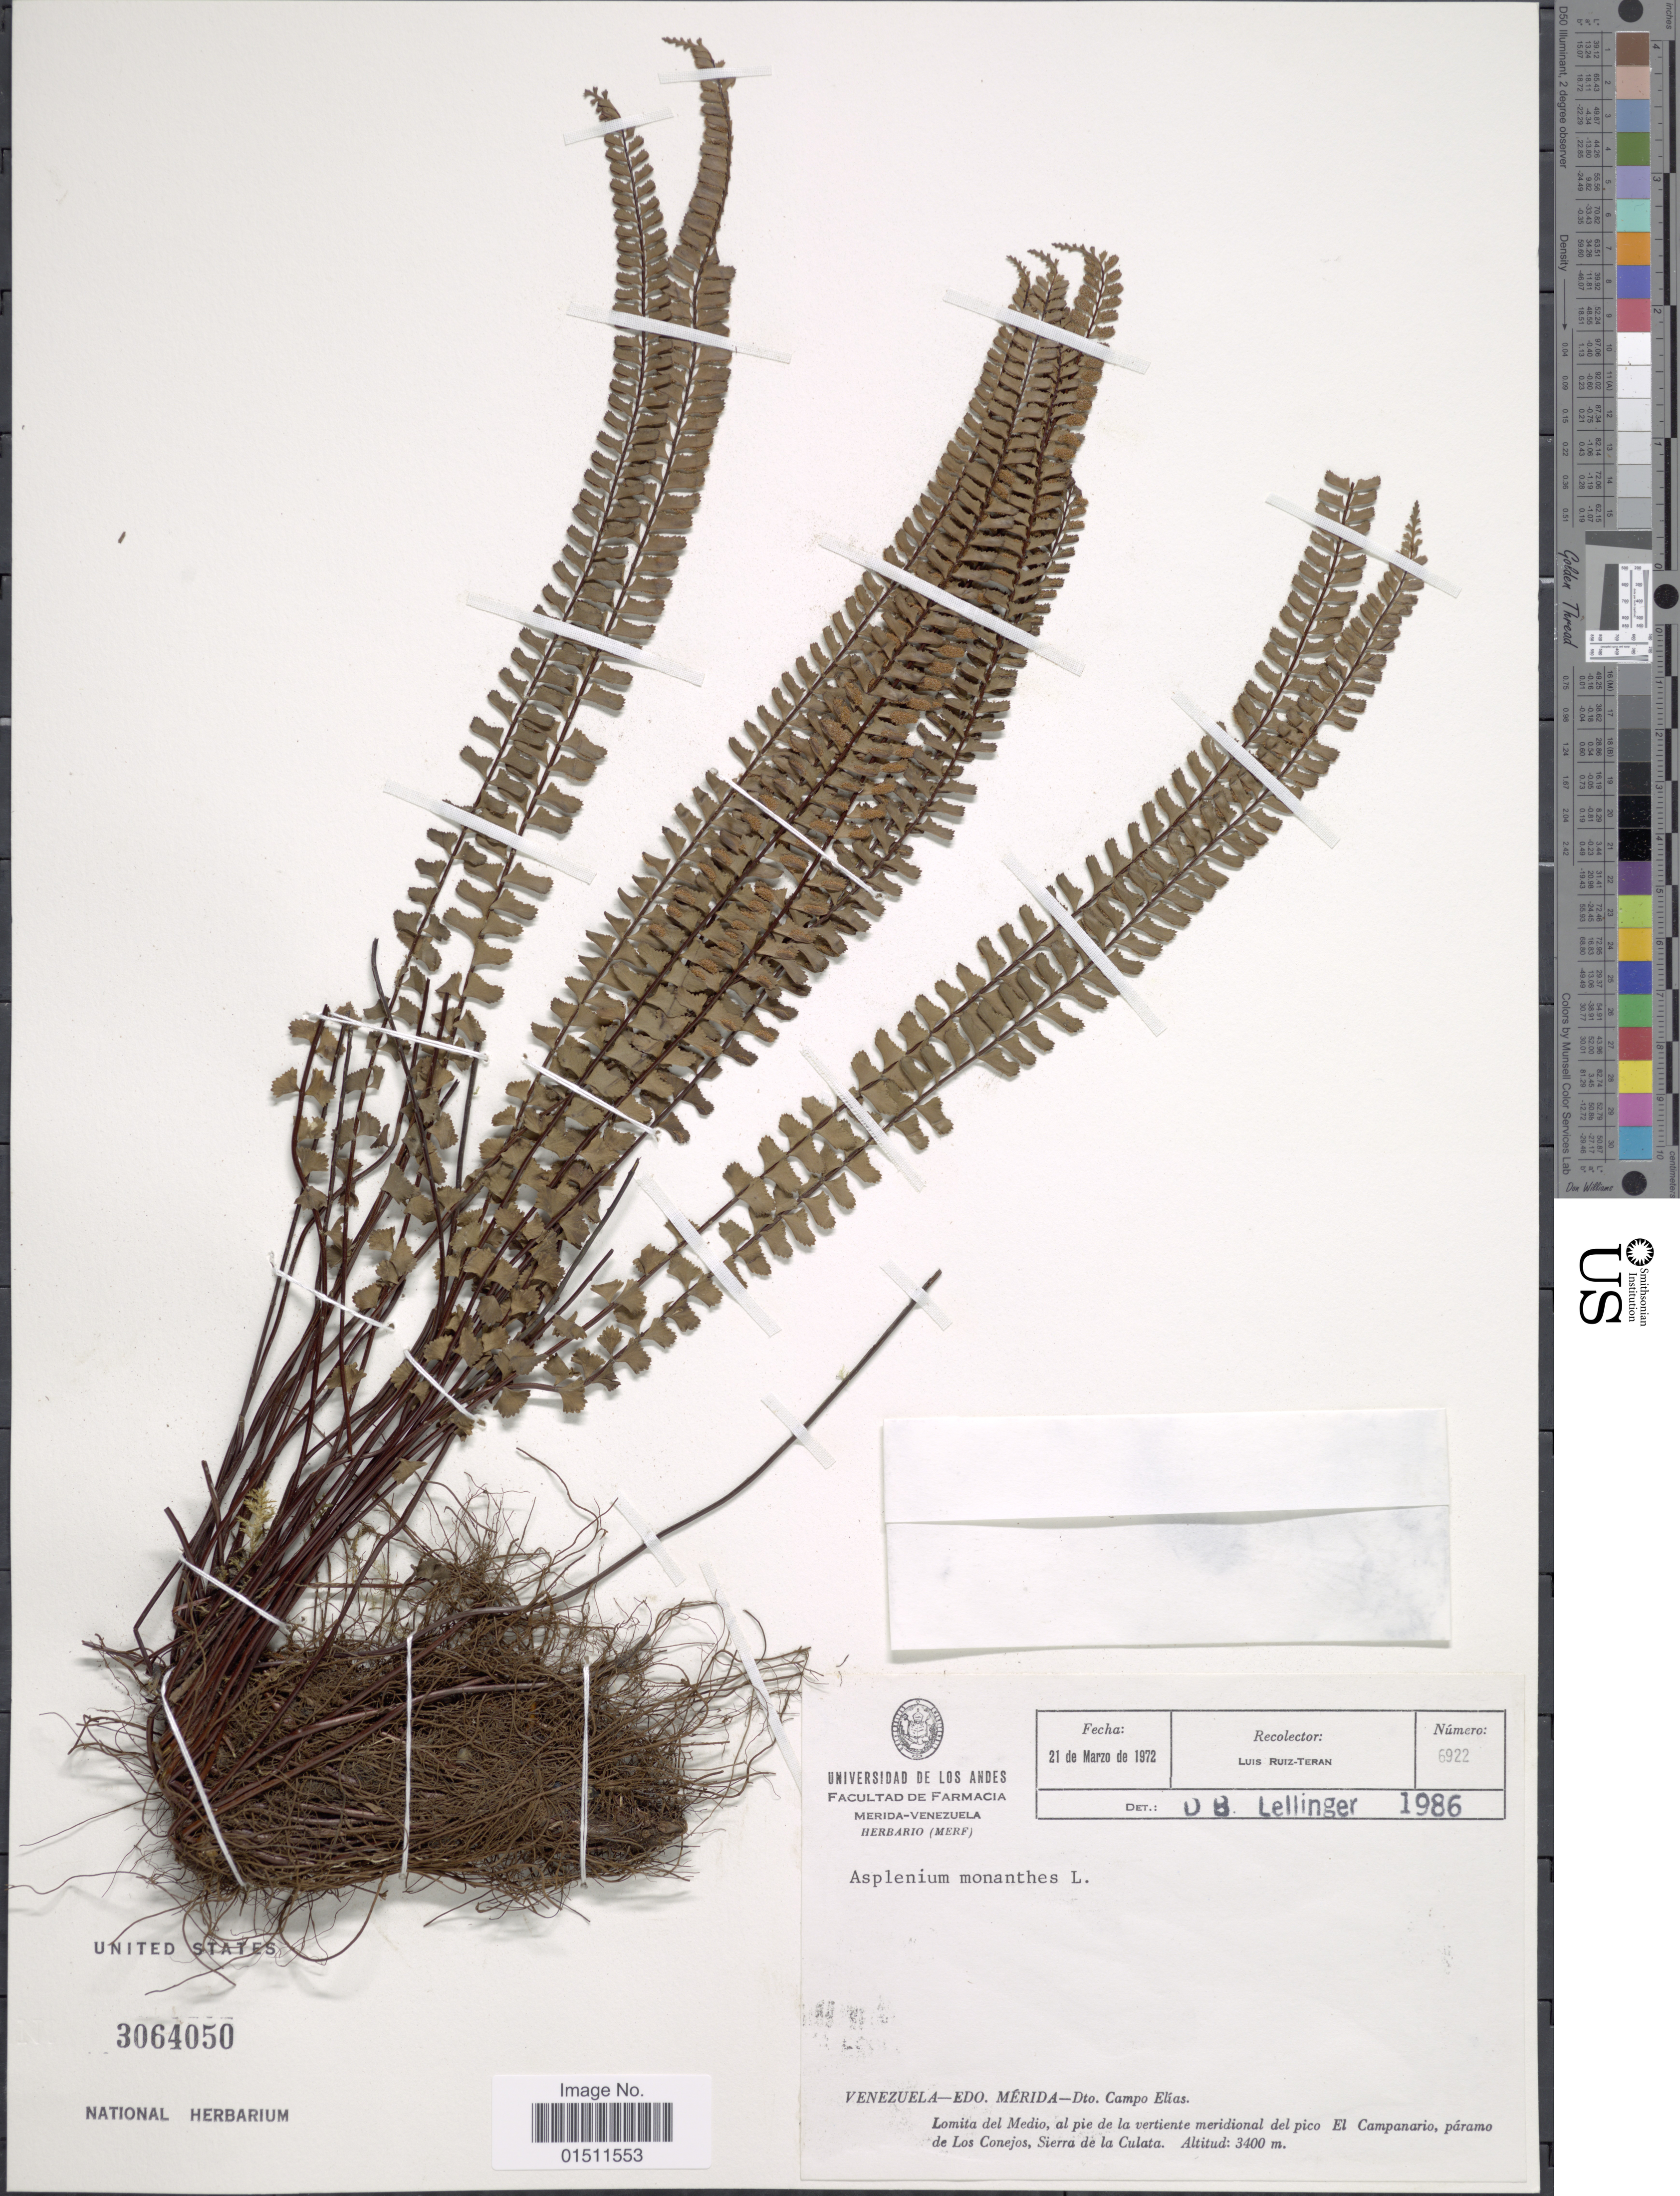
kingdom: Plantae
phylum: Tracheophyta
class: Polypodiopsida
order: Polypodiales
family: Aspleniaceae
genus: Asplenium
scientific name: Asplenium monanthes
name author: L.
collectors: L. E. Ruíz-Terán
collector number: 6922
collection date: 1972-03-21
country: Venezuela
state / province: Mérida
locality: Venezuela-Edo. Merida-Dto. Campo Elias, Lomita del Medio, al pie de la vertiente meredional del pico El Campanario, paramo de Los Conejos, Sierra de la Culata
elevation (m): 3400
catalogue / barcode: US 3064050